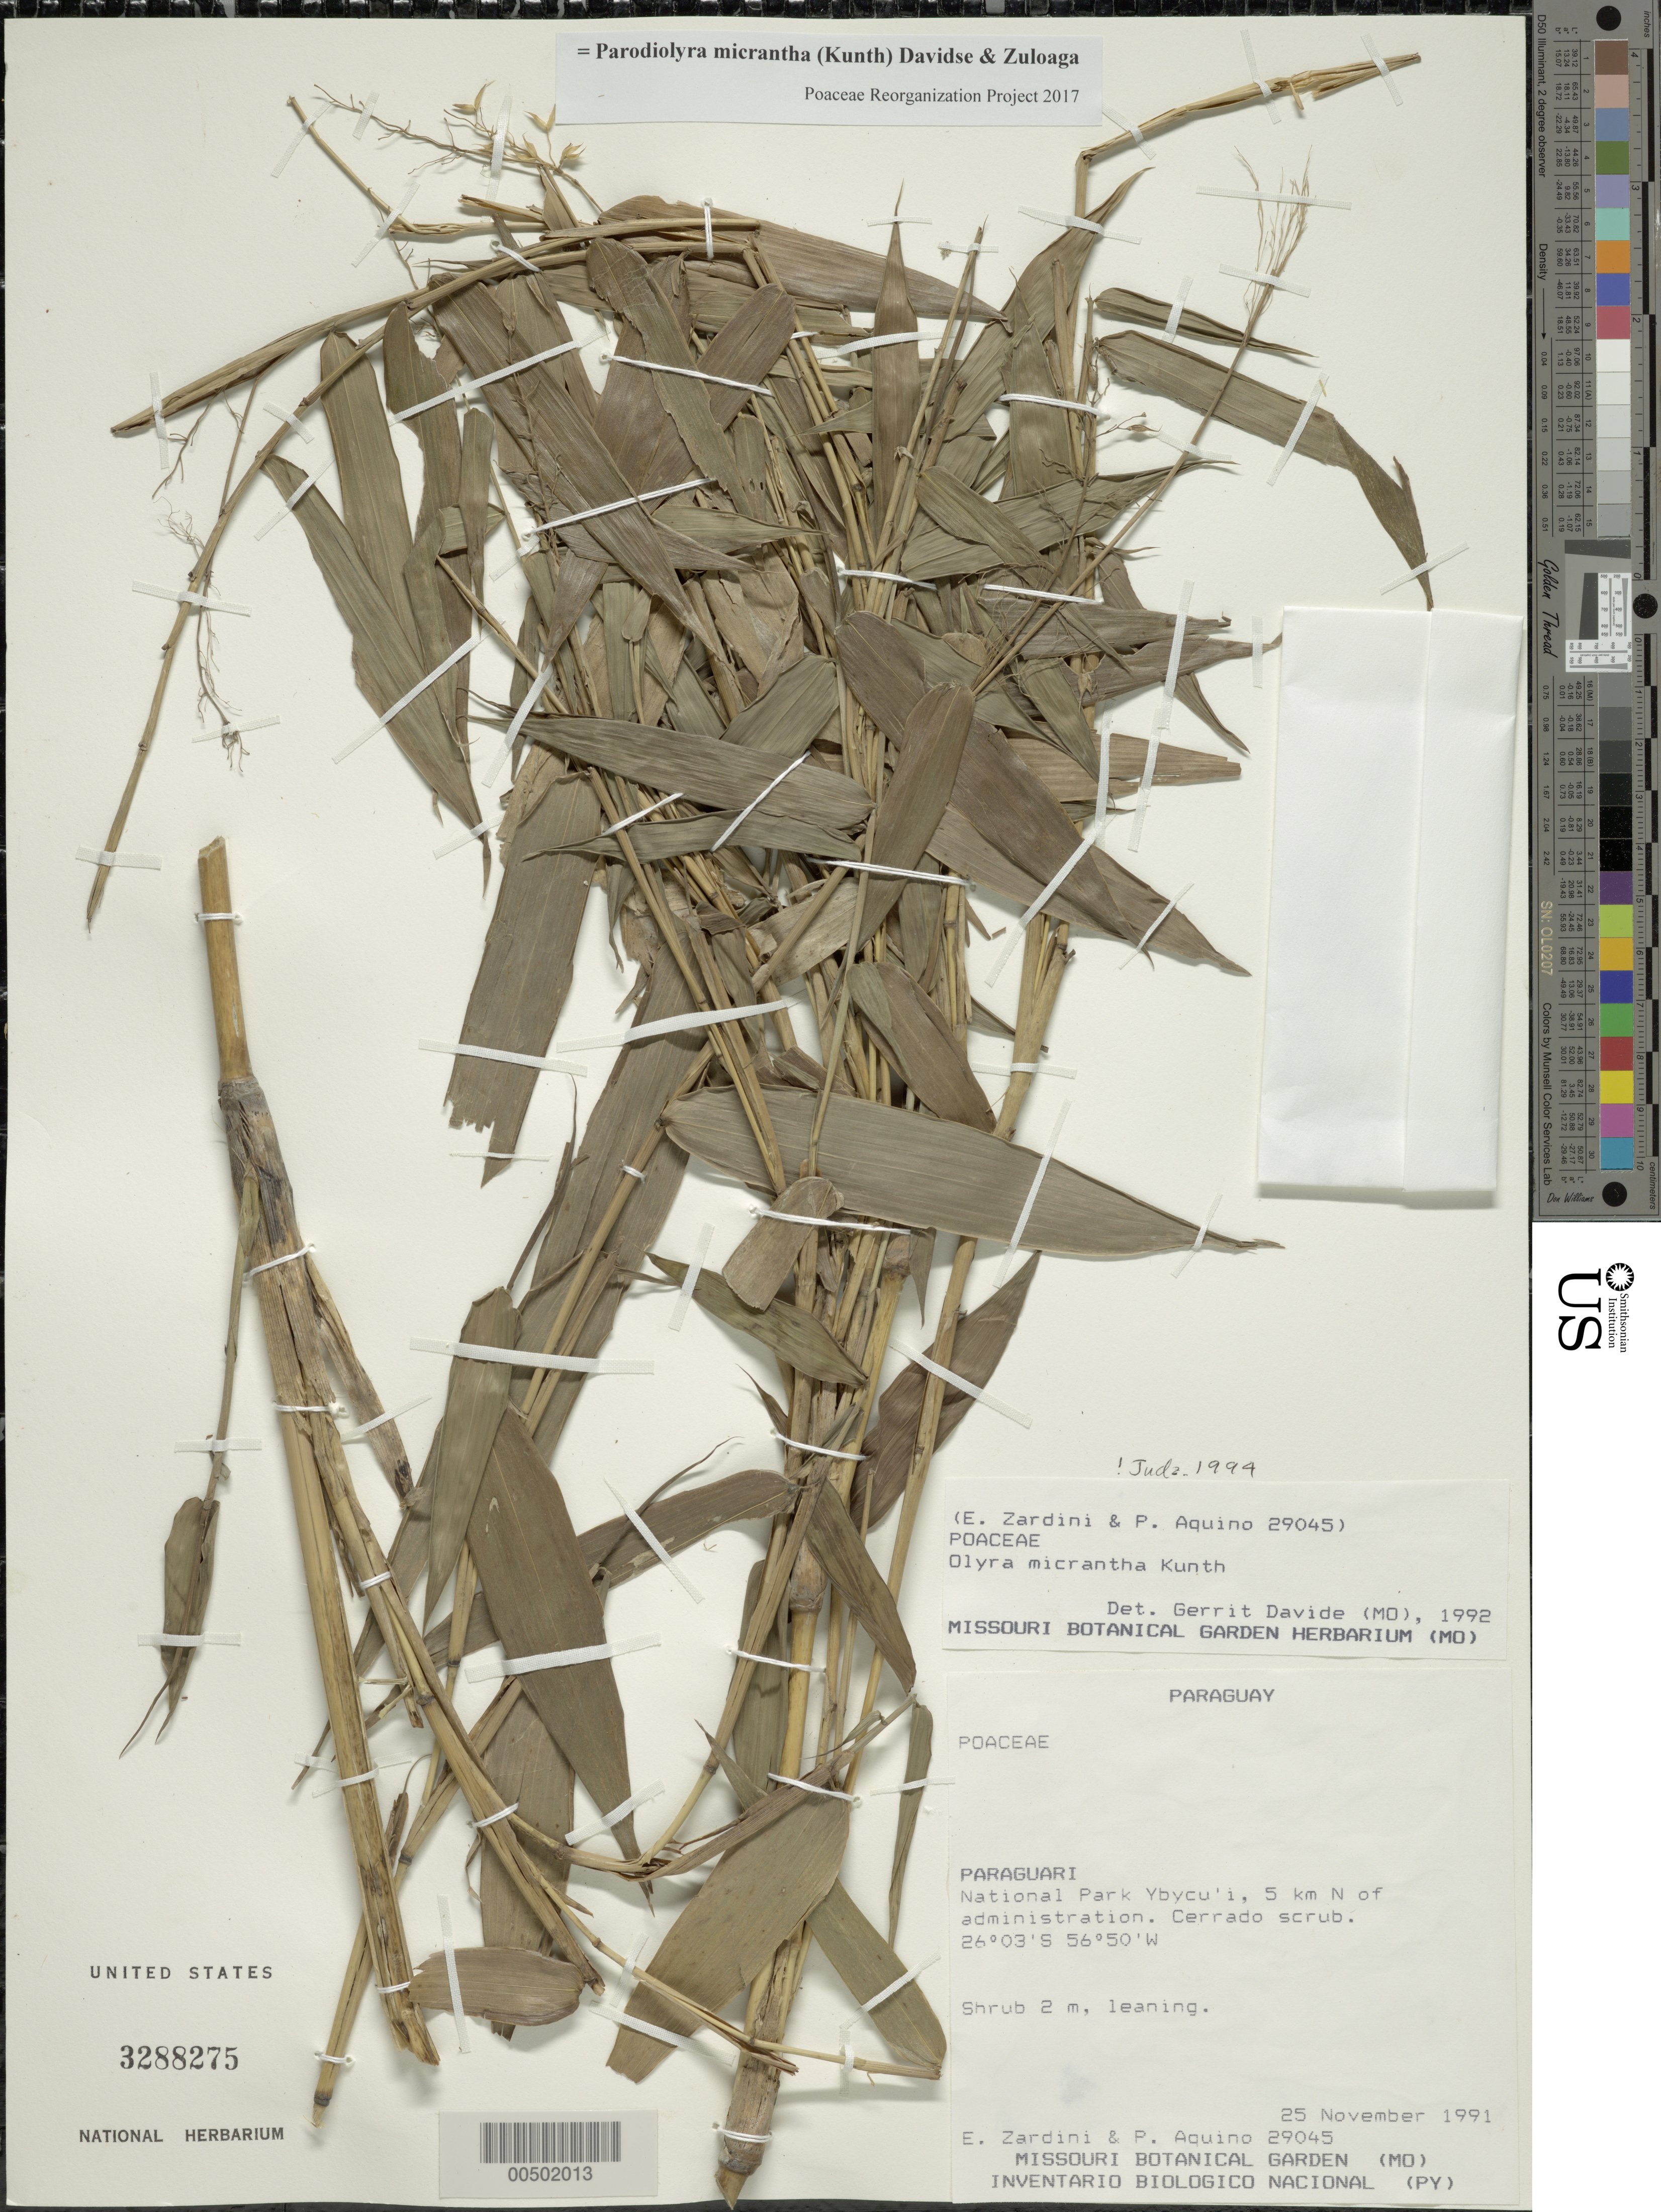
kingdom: Plantae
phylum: Tracheophyta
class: Liliopsida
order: Poales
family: Poaceae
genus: Parodiolyra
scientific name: Parodiolyra micrantha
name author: (Kunth) Davidse & Zuloaga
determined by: Poaceae Reorganization Project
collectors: E. M. Zardini & P. Aquino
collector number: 29045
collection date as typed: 25 Nov 1991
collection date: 1991-11-25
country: Paraguay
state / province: Paraguarí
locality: National park ybycu'i, 5 km n of administration.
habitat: Cerr do scrub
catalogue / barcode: US 3288275